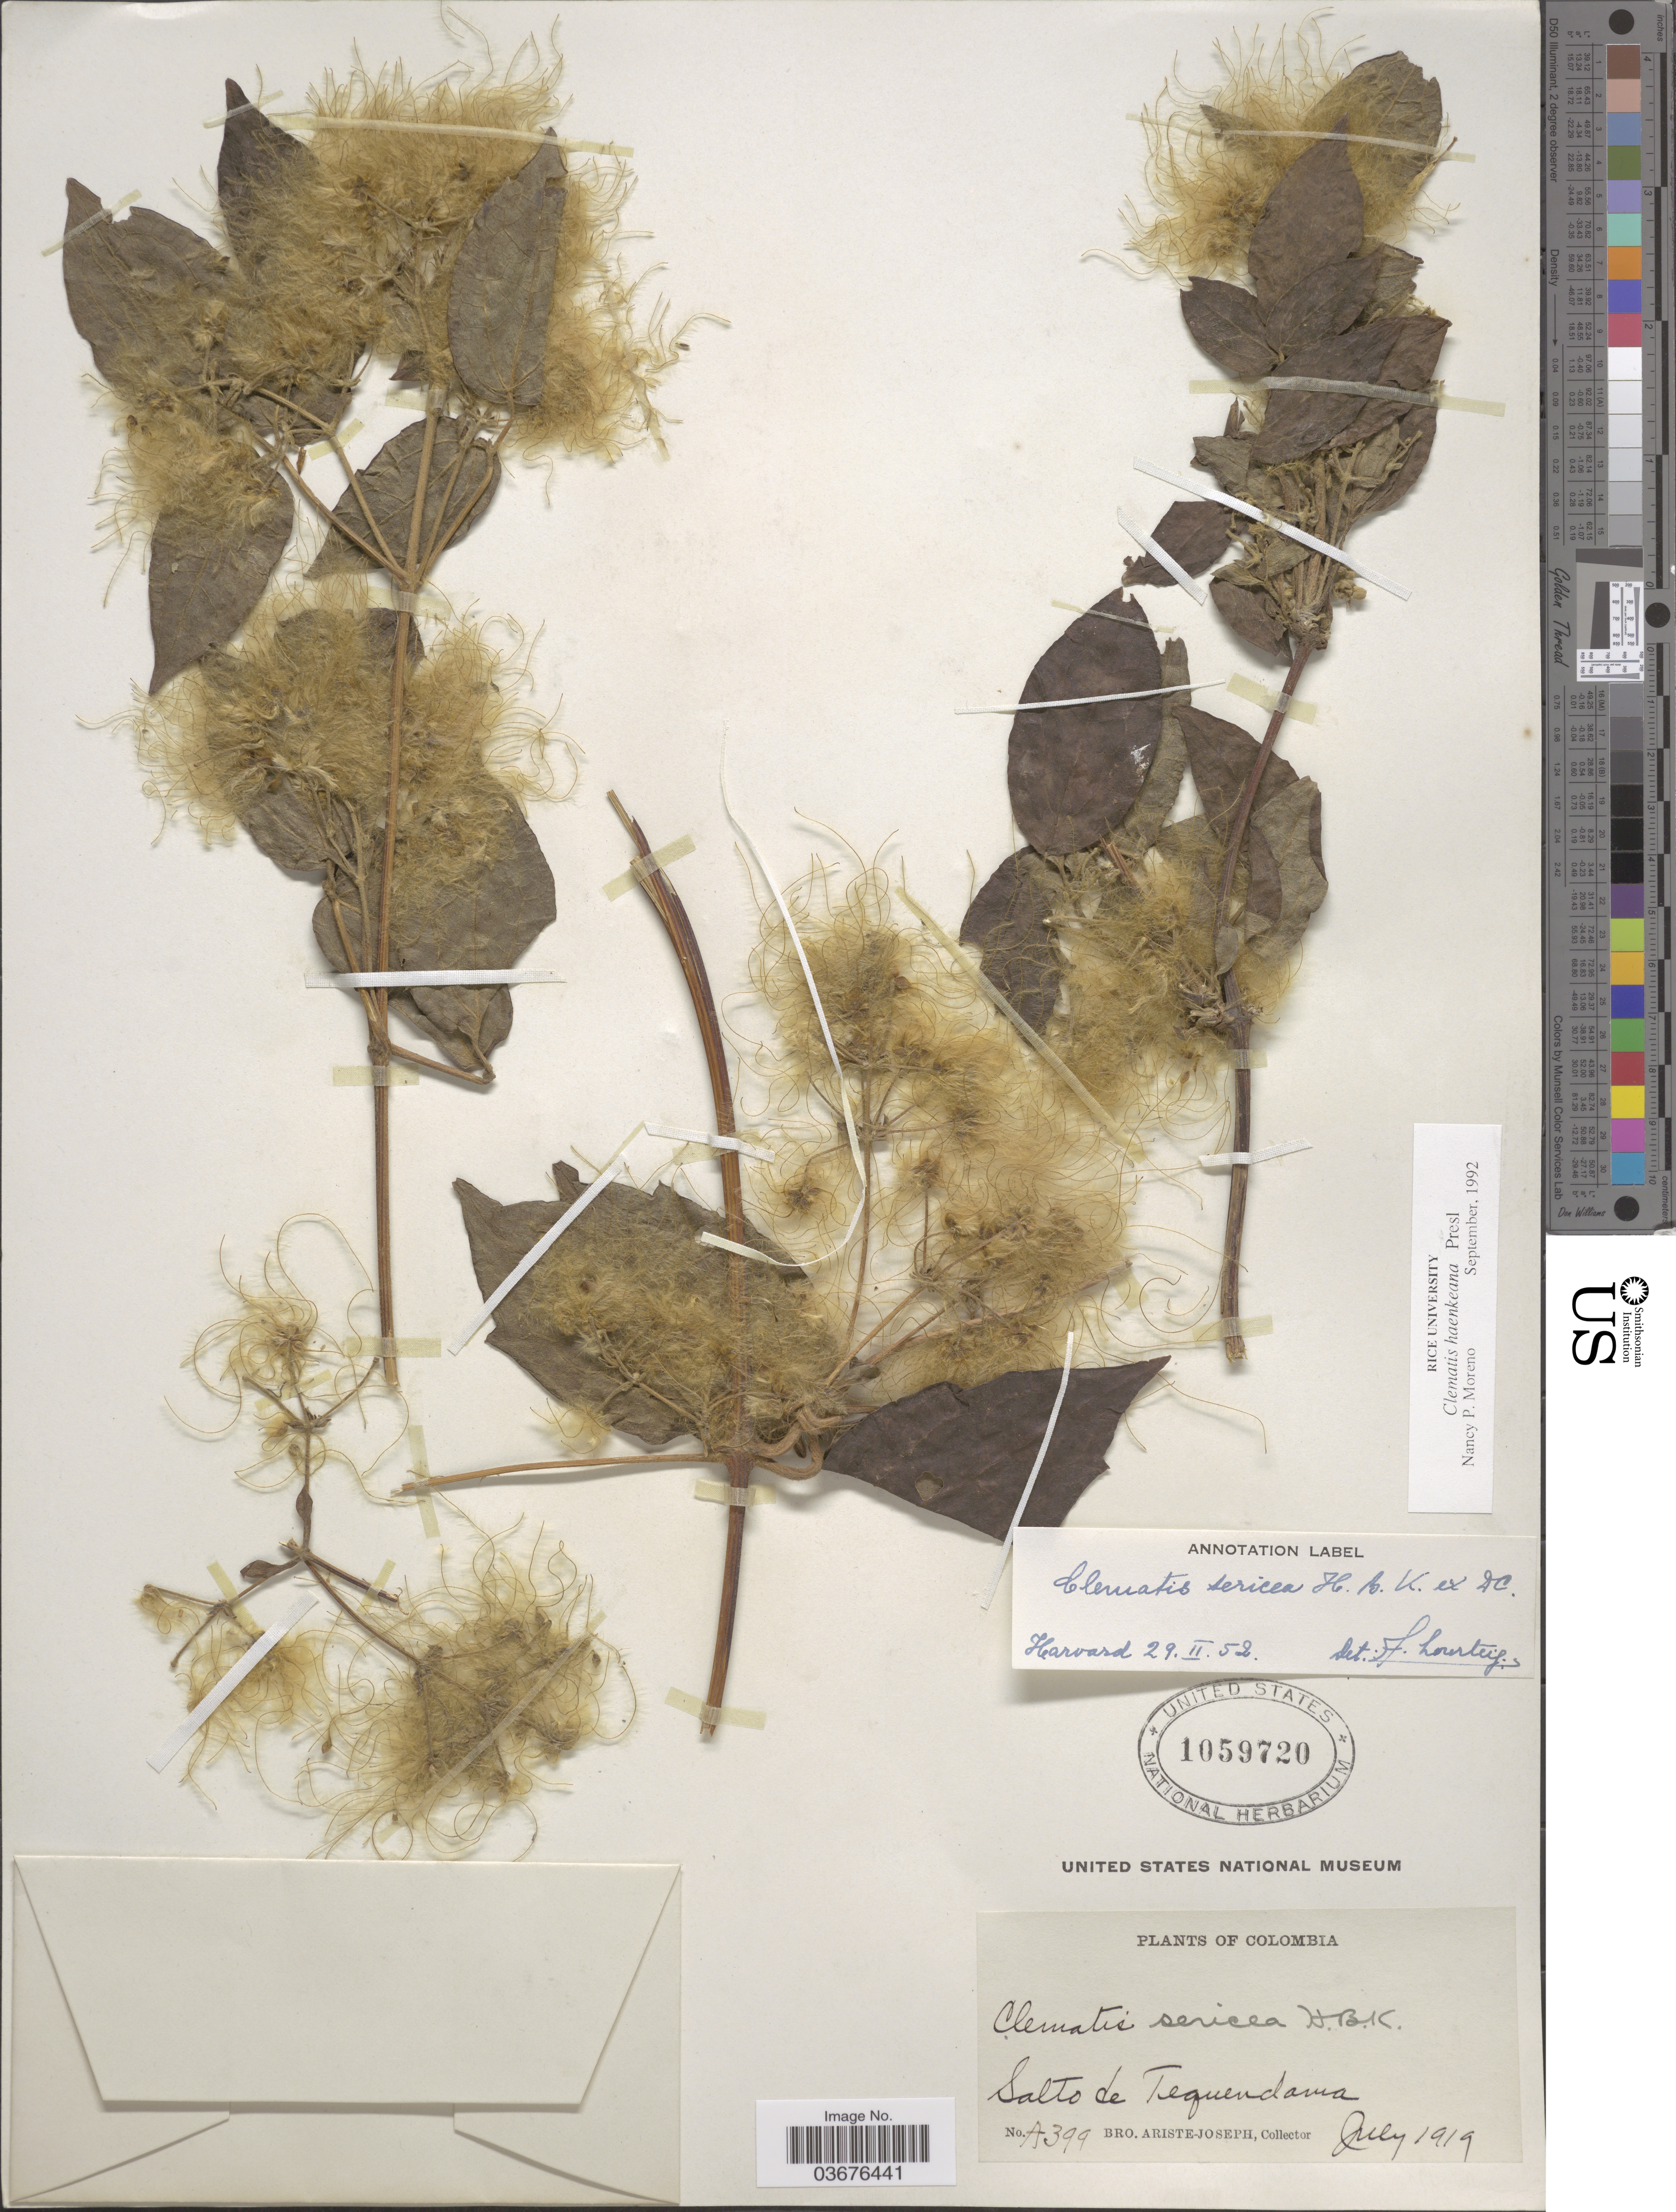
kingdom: Plantae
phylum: Tracheophyta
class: Magnoliopsida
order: Ranunculales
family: Ranunculaceae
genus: Clematis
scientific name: Clematis haenkeana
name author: C. Presl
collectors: Bro. Ariste-Joseph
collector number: A399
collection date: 1919-07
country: Colombia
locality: Salto de Tequendama.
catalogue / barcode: US 1059720